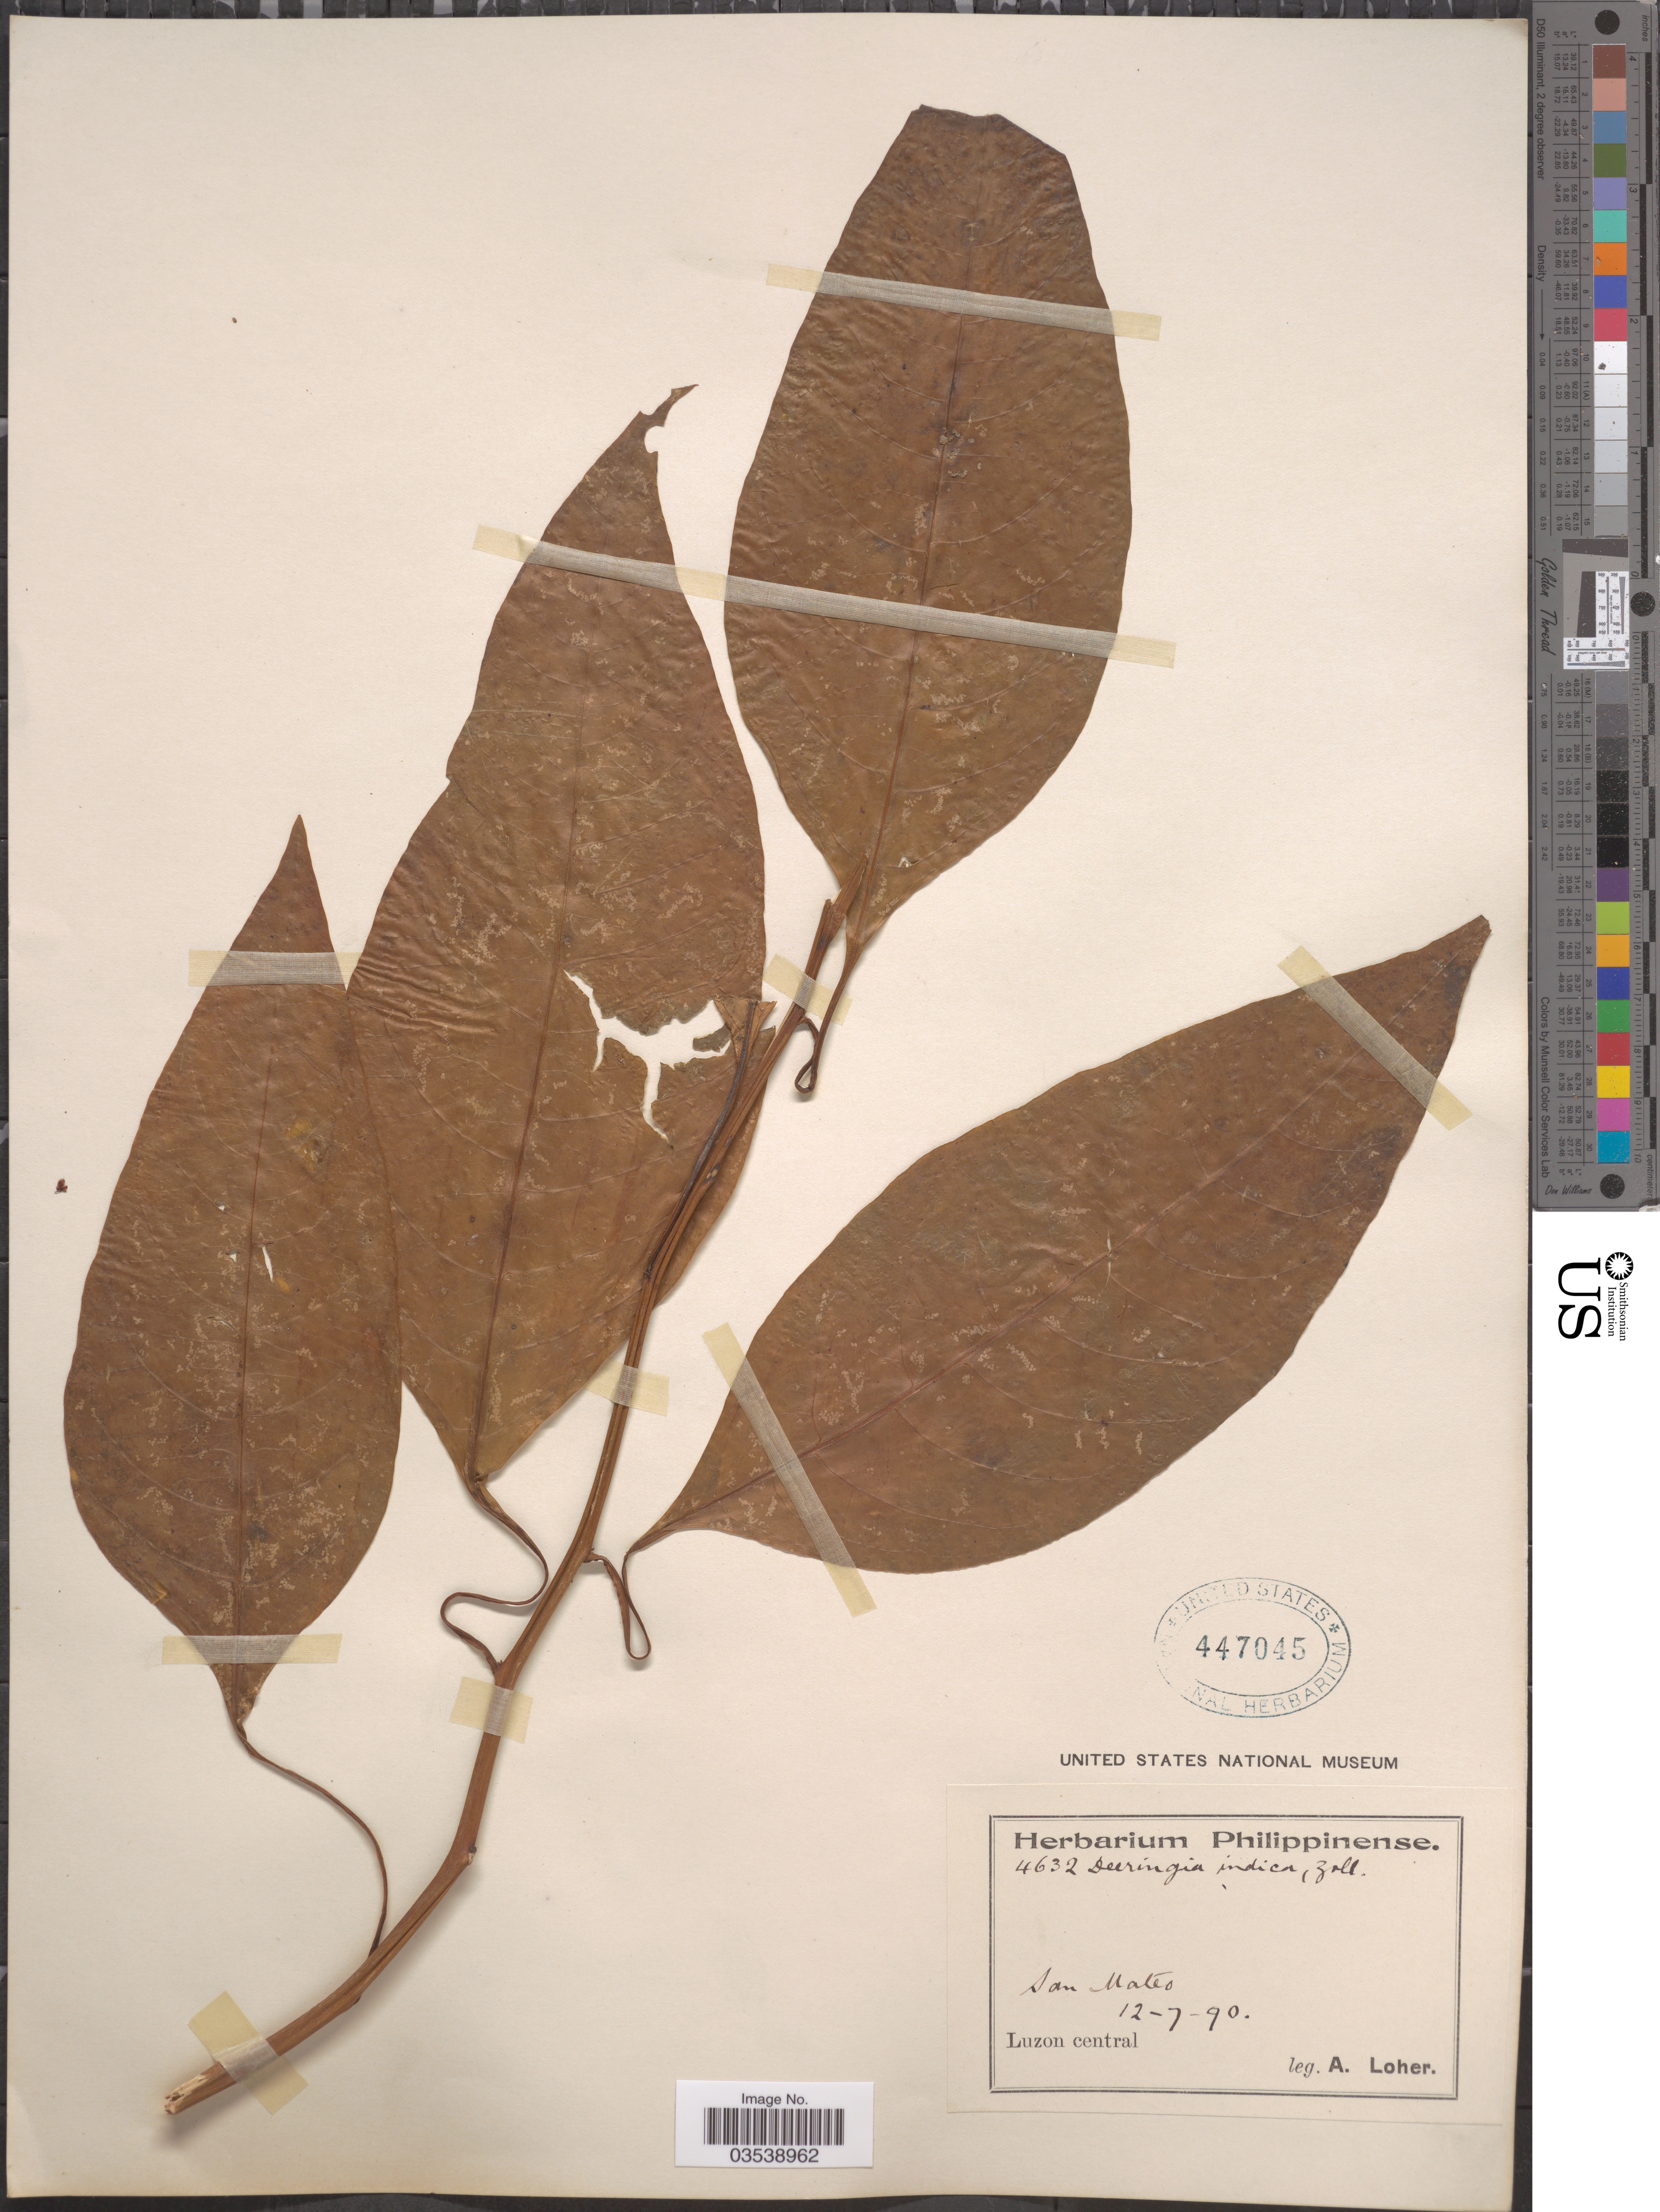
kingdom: Plantae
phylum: Tracheophyta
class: Magnoliopsida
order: Caryophyllales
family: Amaranthaceae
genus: Deeringia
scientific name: Deeringia polysperma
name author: (Roxb.) Moq.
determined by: Strong, Mark T., (BOT), Smithsonian Institution - National Museum of Natural History (UNITED STATES)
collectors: A. Loher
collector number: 4632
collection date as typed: Transcribed d/m/y: 12/7/90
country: Philippines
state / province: Central Luzon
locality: San Mateo. Luzon central.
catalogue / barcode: US 447045